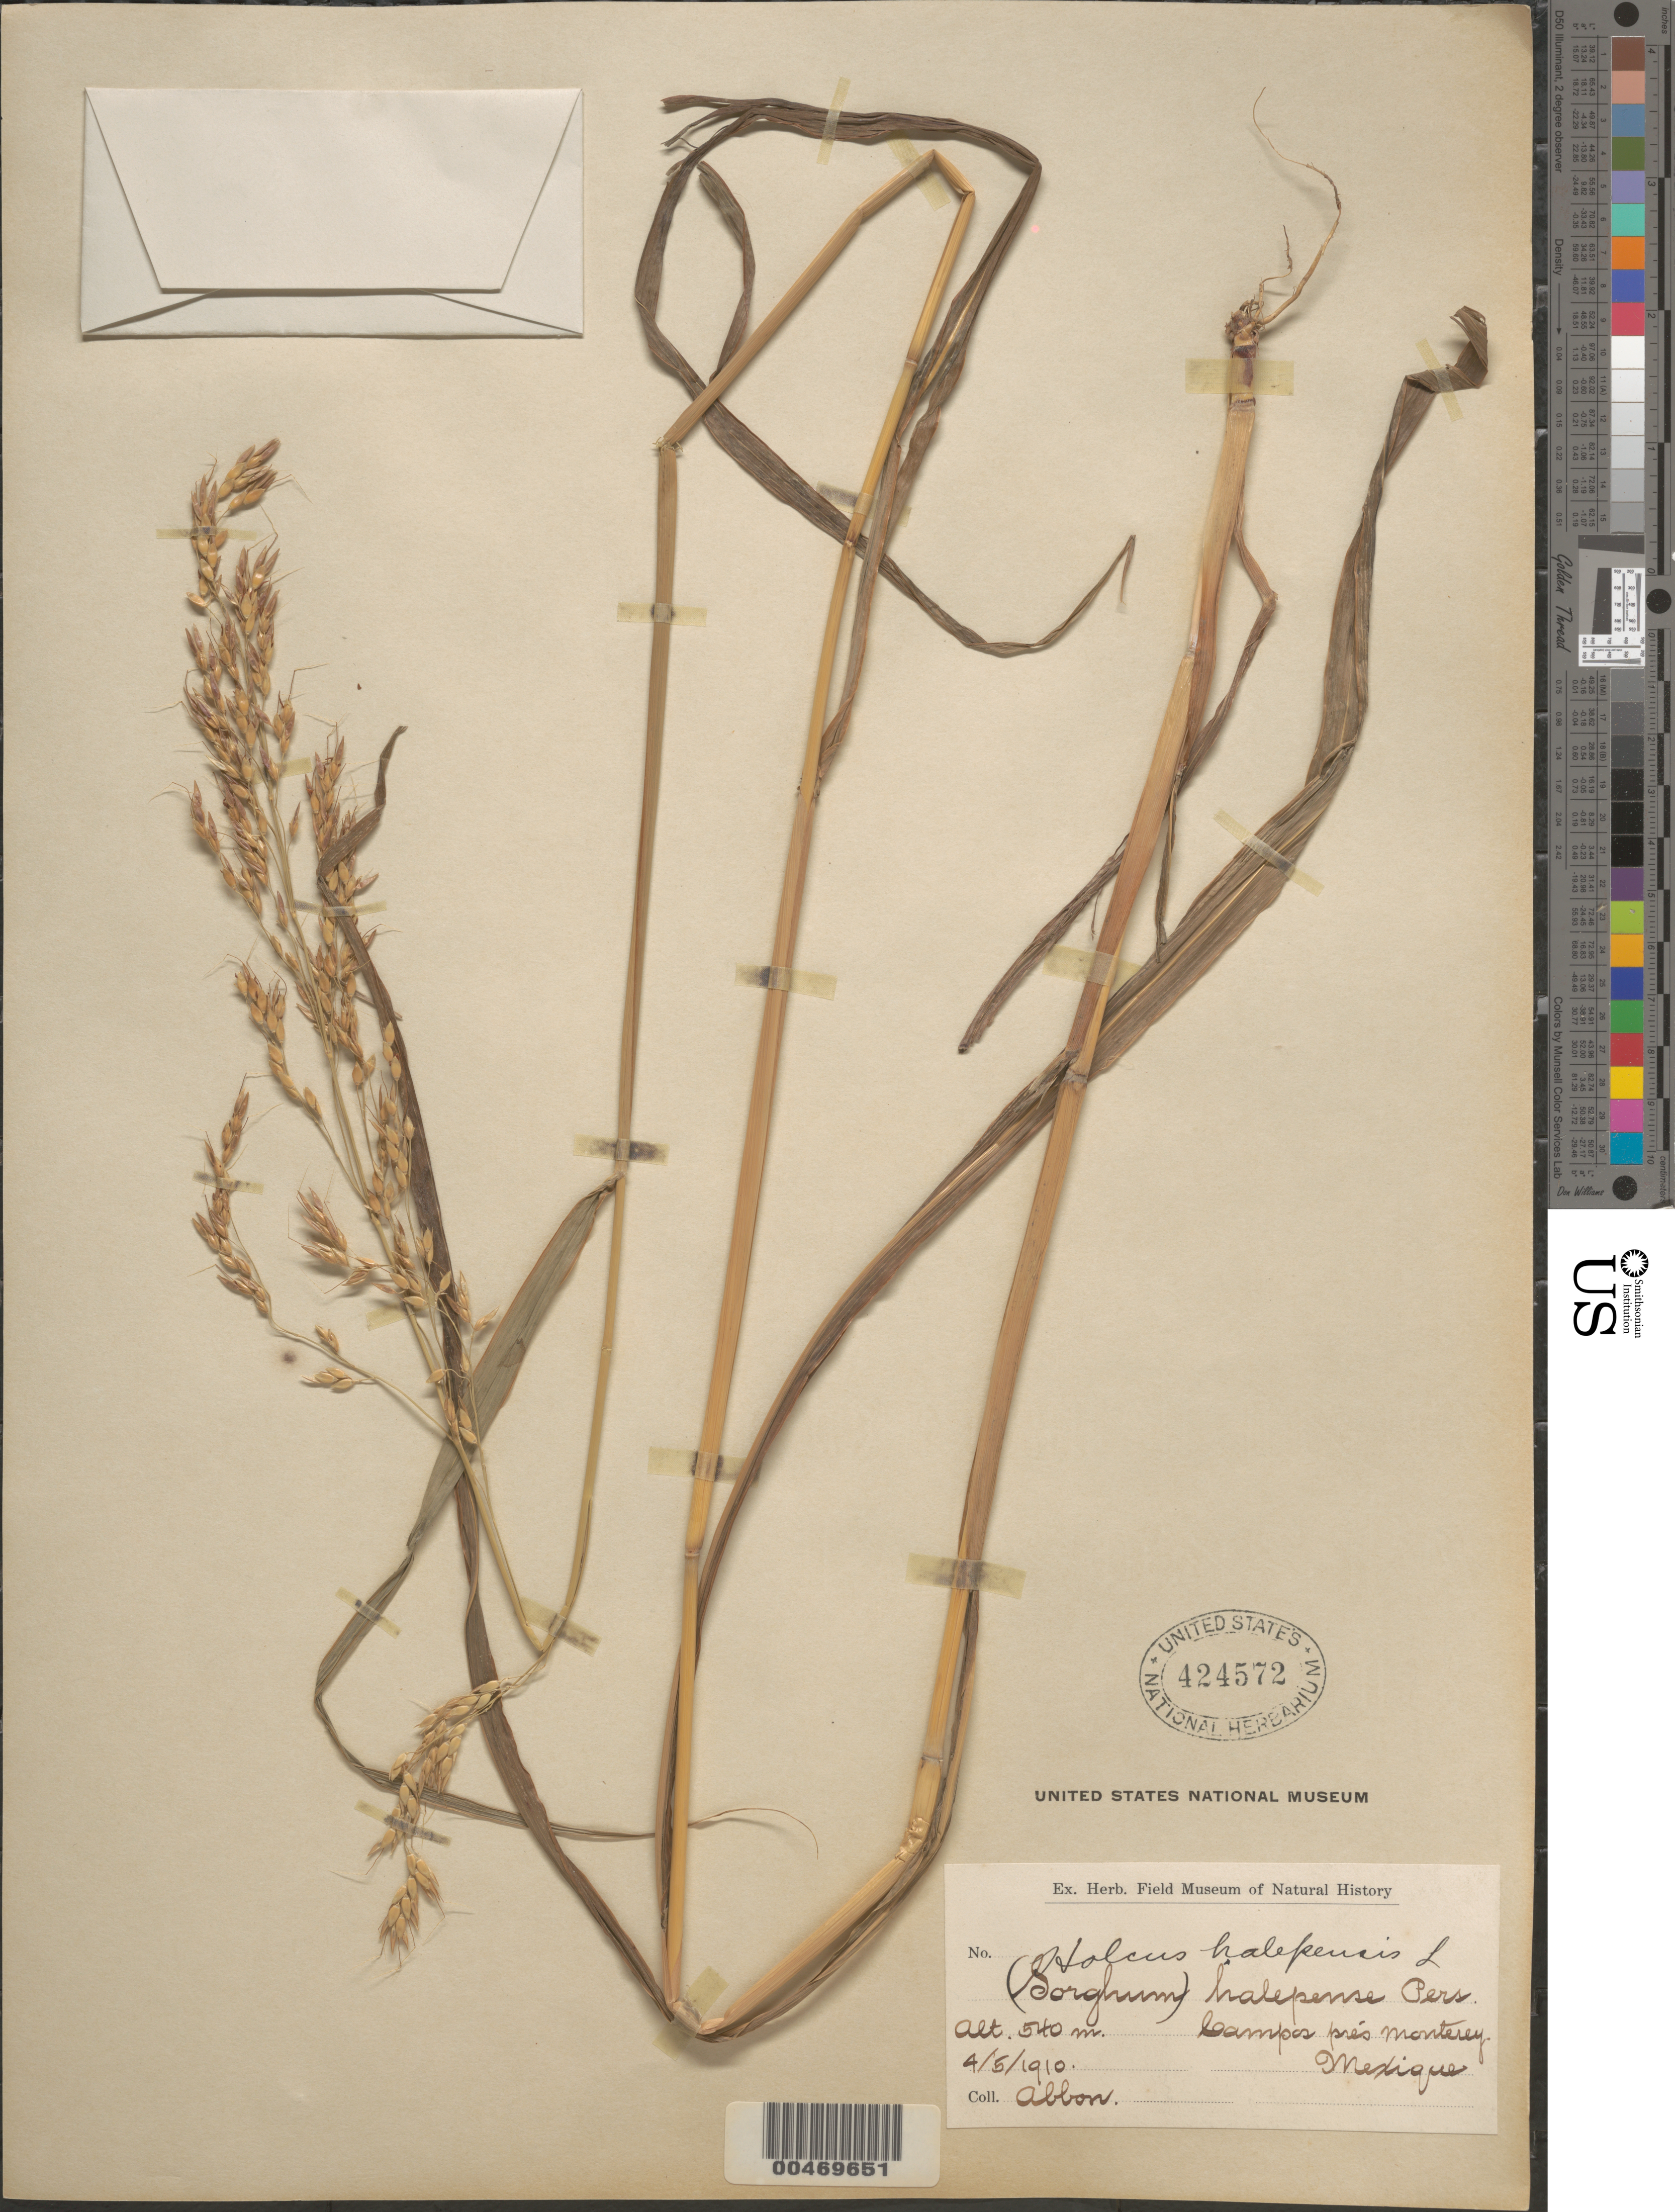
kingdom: Plantae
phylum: Tracheophyta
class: Liliopsida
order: Poales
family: Poaceae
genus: Sorghum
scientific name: Sorghum halepense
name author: (L.) Pers.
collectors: Bro. Abbon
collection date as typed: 4 May 1910 or 5 Apr 1910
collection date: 1910-04-05 or 1910-05-04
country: Mexico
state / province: Nuevo León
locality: Campos prés Monterey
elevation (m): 540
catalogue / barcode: US 424572